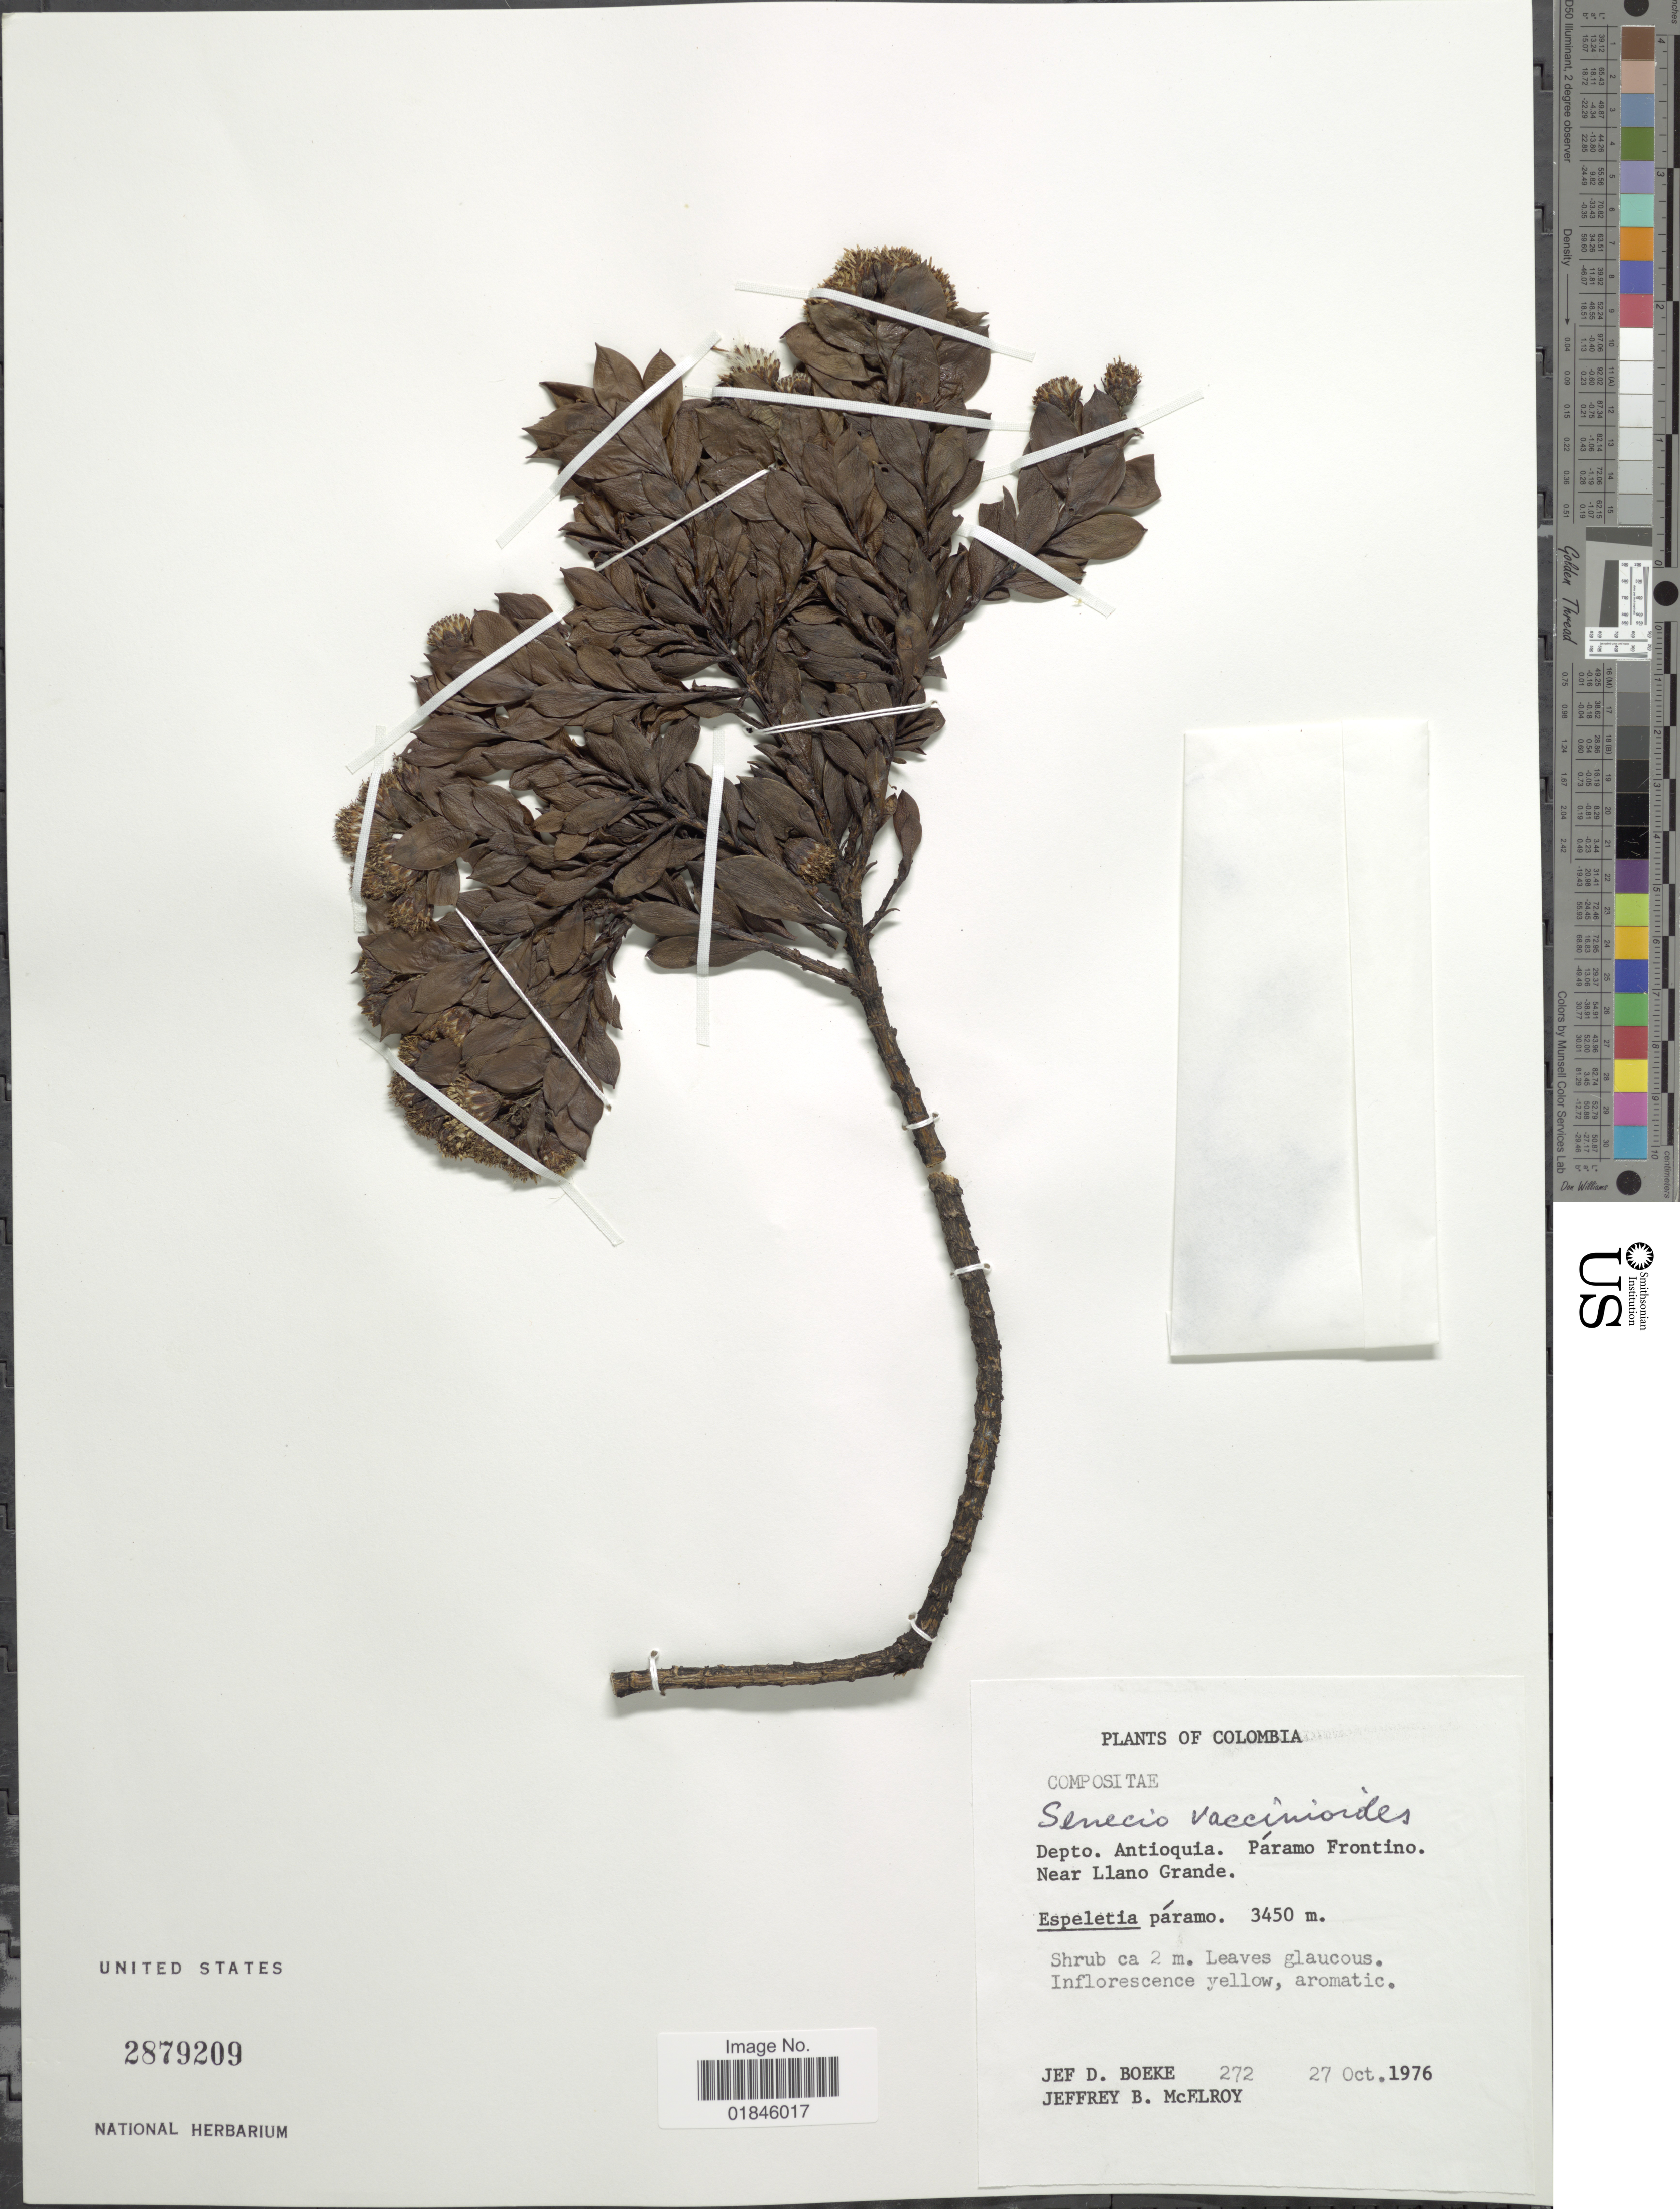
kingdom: Plantae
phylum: Tracheophyta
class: Magnoliopsida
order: Asterales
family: Asteraceae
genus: Pentacalia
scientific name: Pentacalia vaccinioides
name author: (Kunth) Cuatrec.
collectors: J. Boeke & J. McFlroy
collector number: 272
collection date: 1976-10-27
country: Colombia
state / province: Antioquia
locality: Depto. Antioquia. Páramo Frontino. Near Llano Grande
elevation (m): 3450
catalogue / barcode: US 2879209